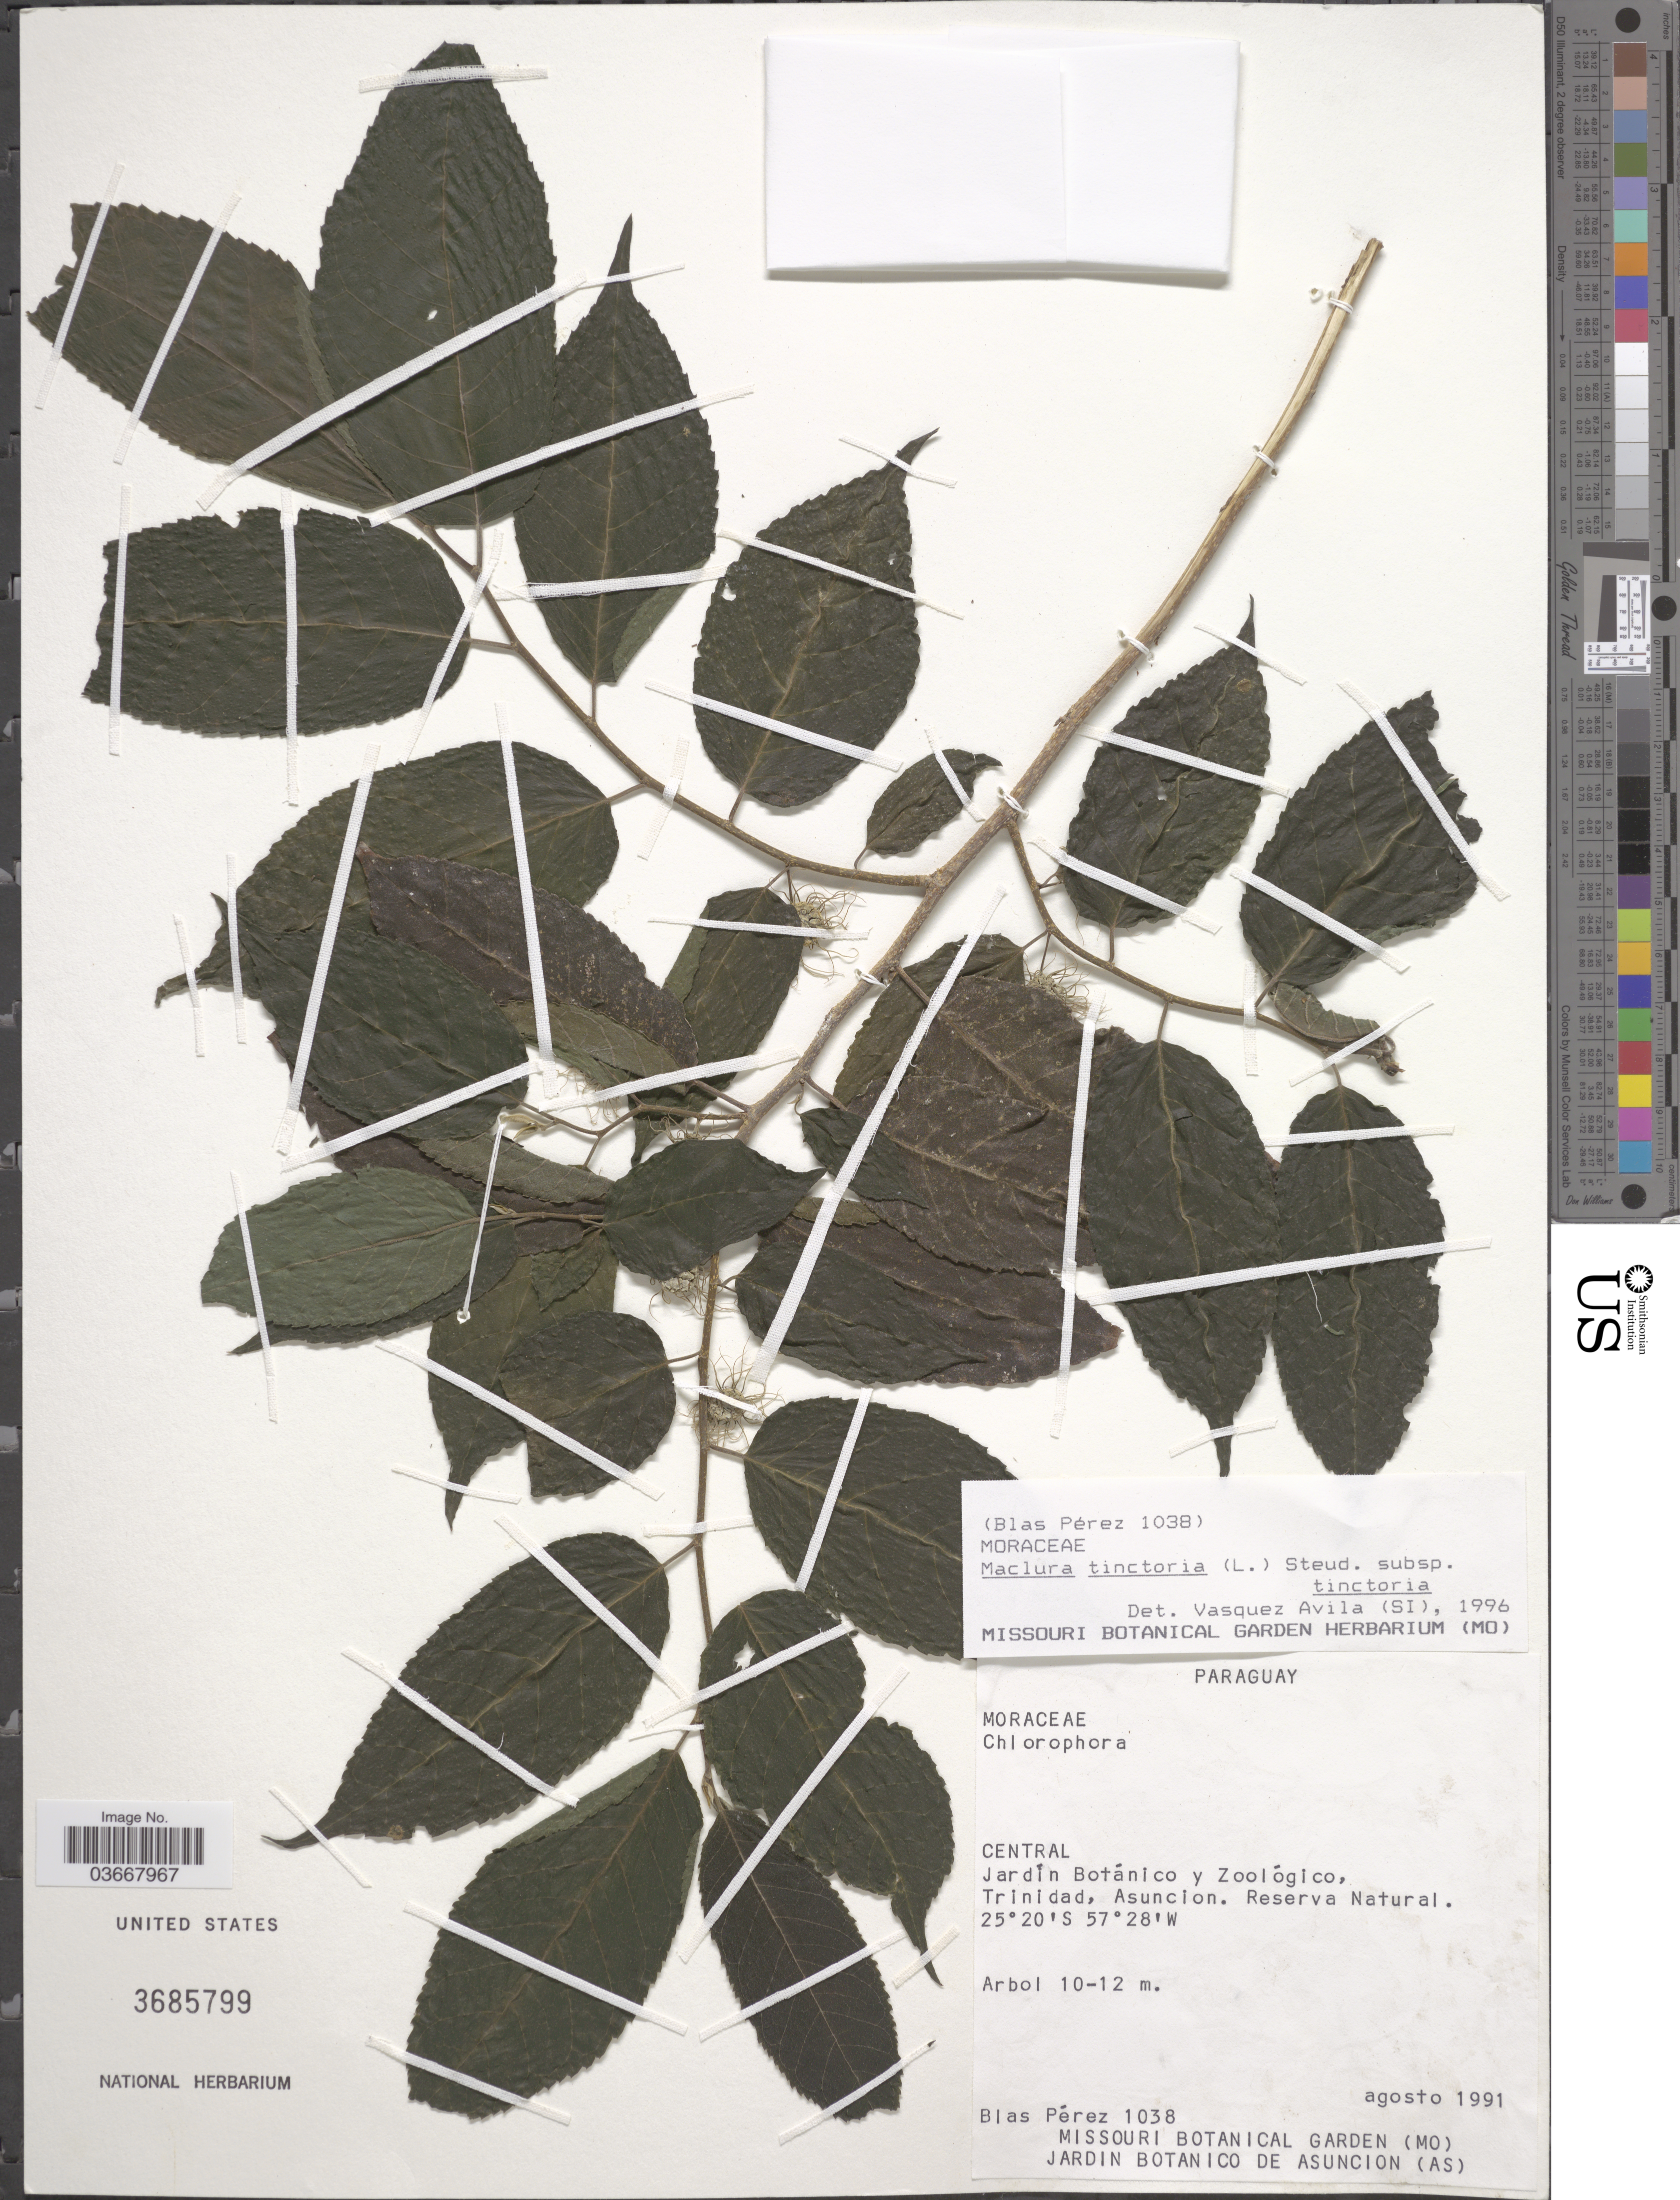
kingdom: Plantae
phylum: Tracheophyta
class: Magnoliopsida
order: Rosales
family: Moraceae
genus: Maclura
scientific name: Maclura tinctoria subsp. tinctoria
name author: (L.) D. Don ex Steud.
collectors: B. Pérez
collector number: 1038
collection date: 1991-08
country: Paraguay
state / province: Central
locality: Jardín Botánico y Zoológico. Trinidad, Asuncion. Reserva Natural.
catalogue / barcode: US 3685799